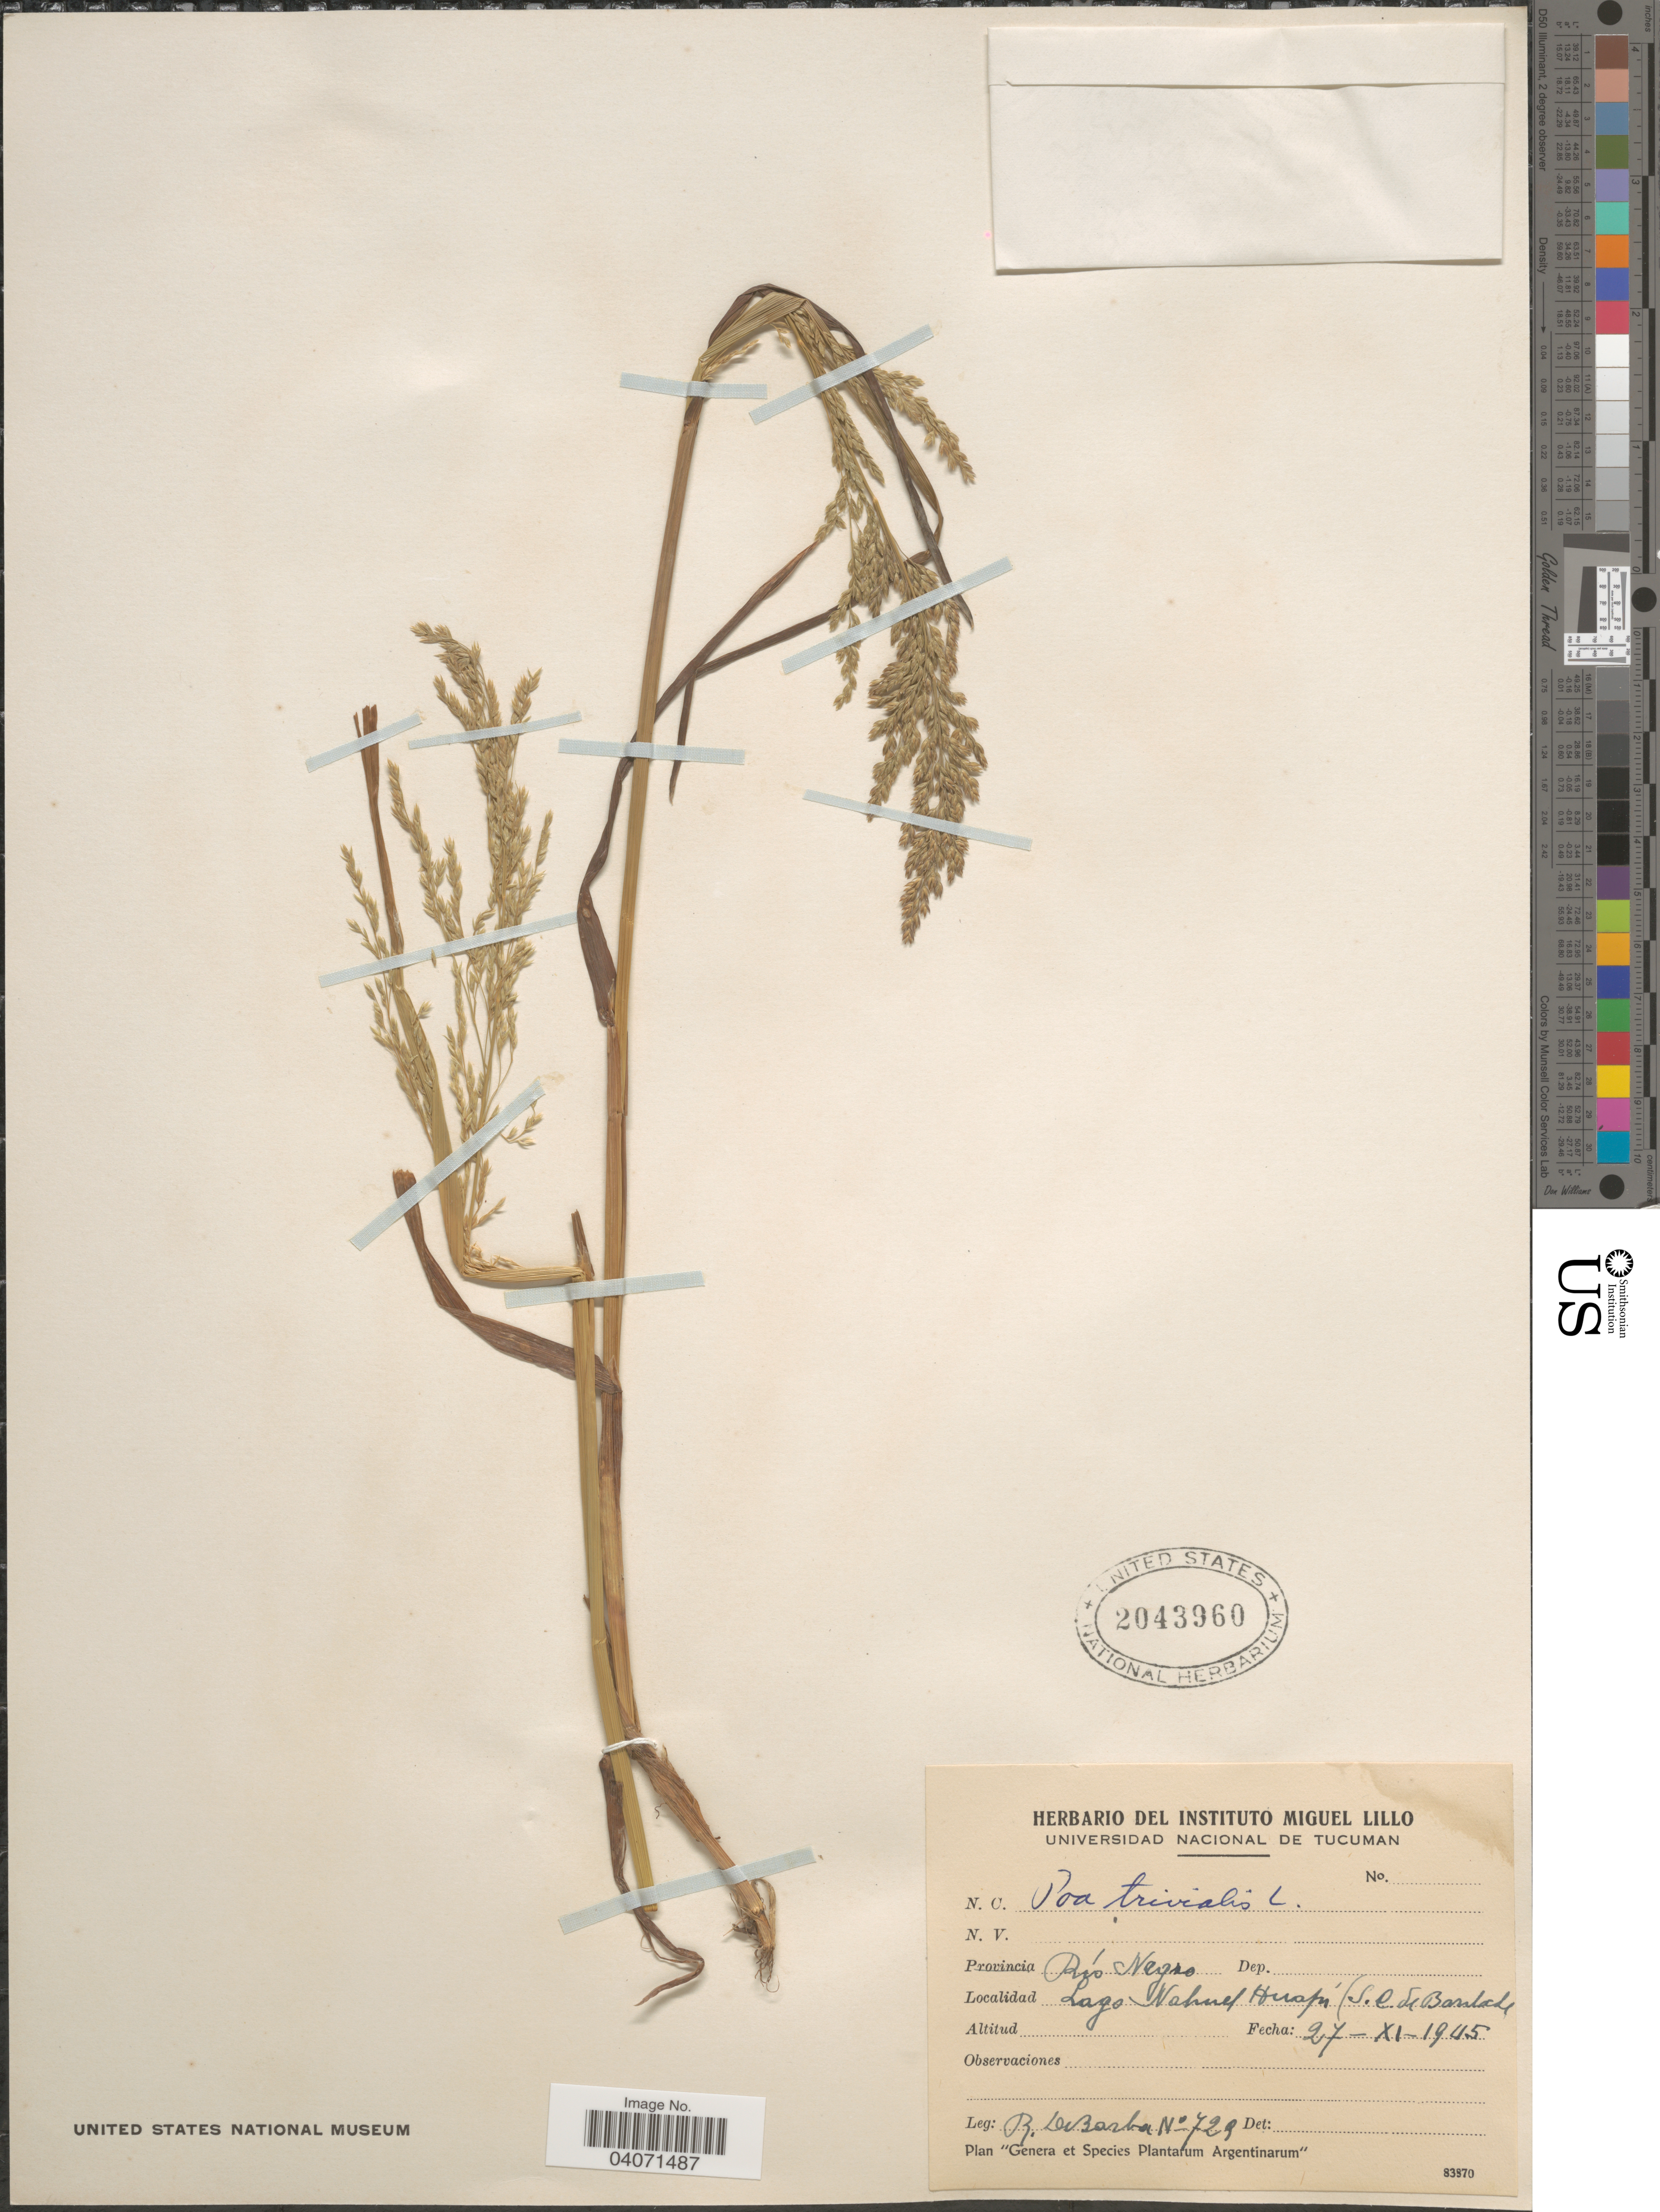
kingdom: Plantae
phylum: Tracheophyta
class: Liliopsida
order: Poales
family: Poaceae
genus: Poa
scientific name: Poa trivialis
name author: L.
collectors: R. De Barba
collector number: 729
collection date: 1945-11-27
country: Argentina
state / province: Rio Negro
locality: Lago Nahuel Huapí (S.C. de Bariloche)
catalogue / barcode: US 2043960